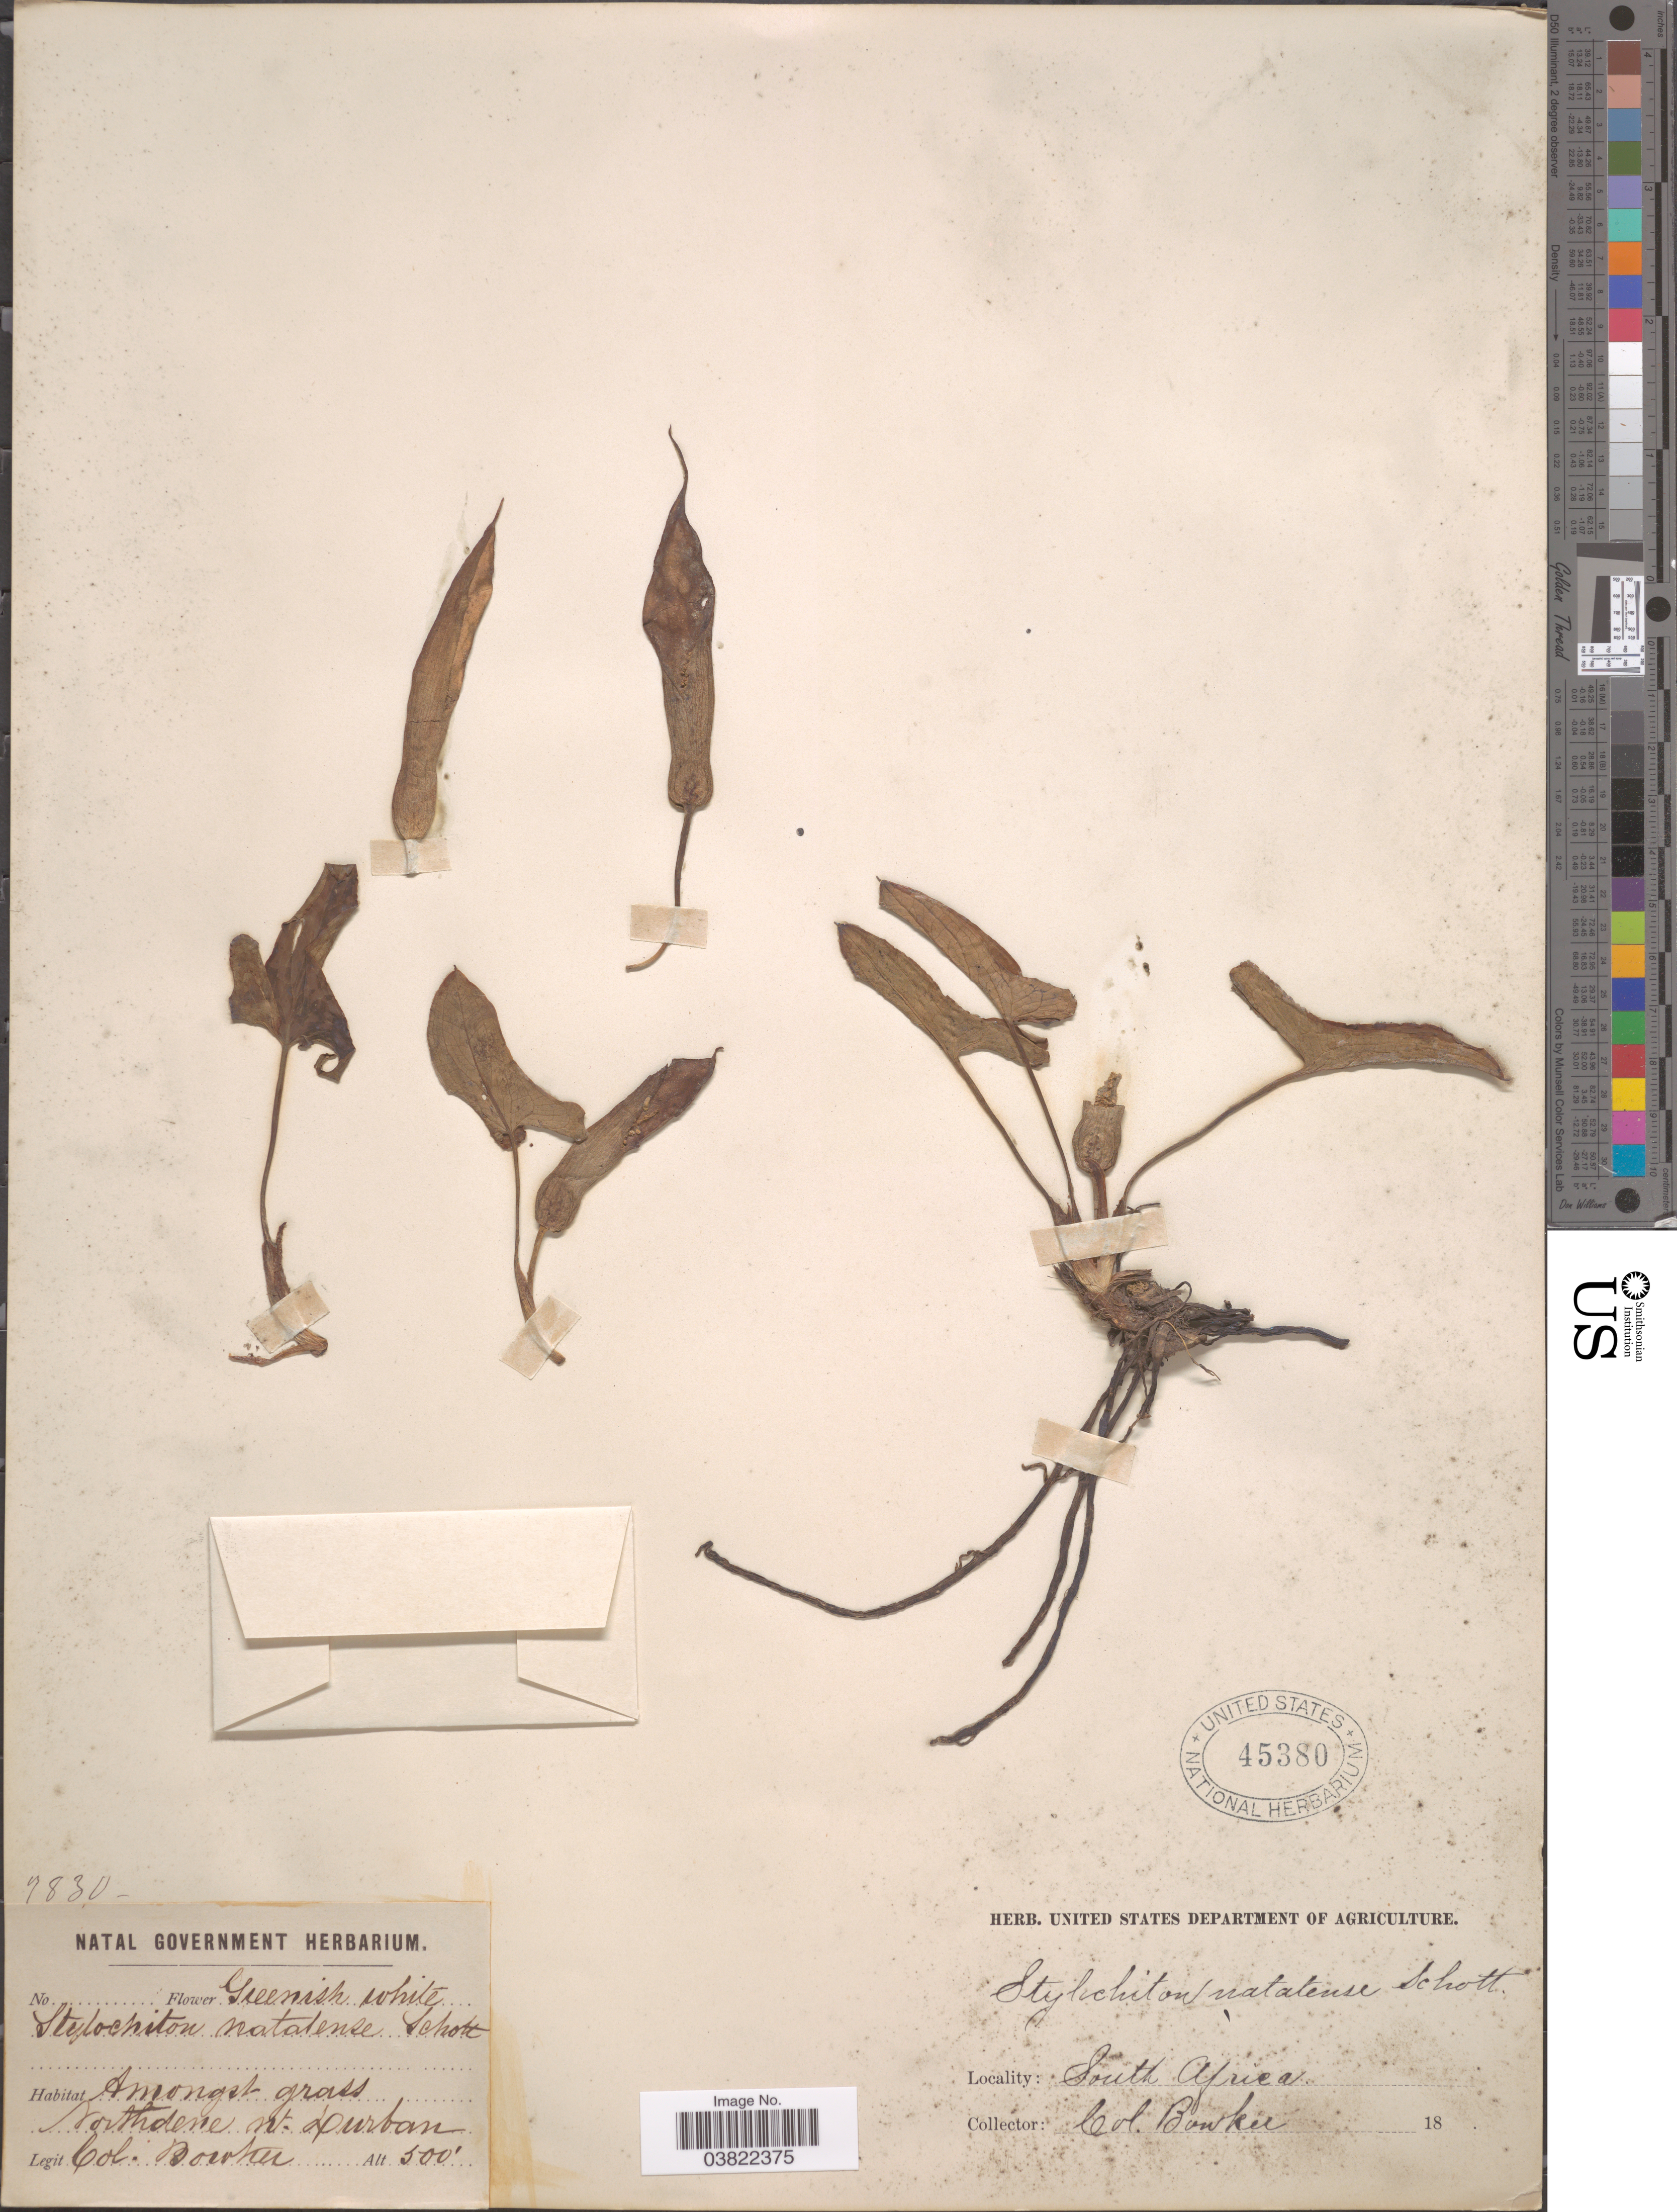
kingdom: Plantae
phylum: Tracheophyta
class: Liliopsida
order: Alismatales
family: Araceae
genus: Stylochaeton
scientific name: Stylochaeton natalensis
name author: Schott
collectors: Bowker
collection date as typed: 18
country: South Africa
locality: Amongst grass. Northdene nr. Durban.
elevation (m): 152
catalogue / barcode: US 45380